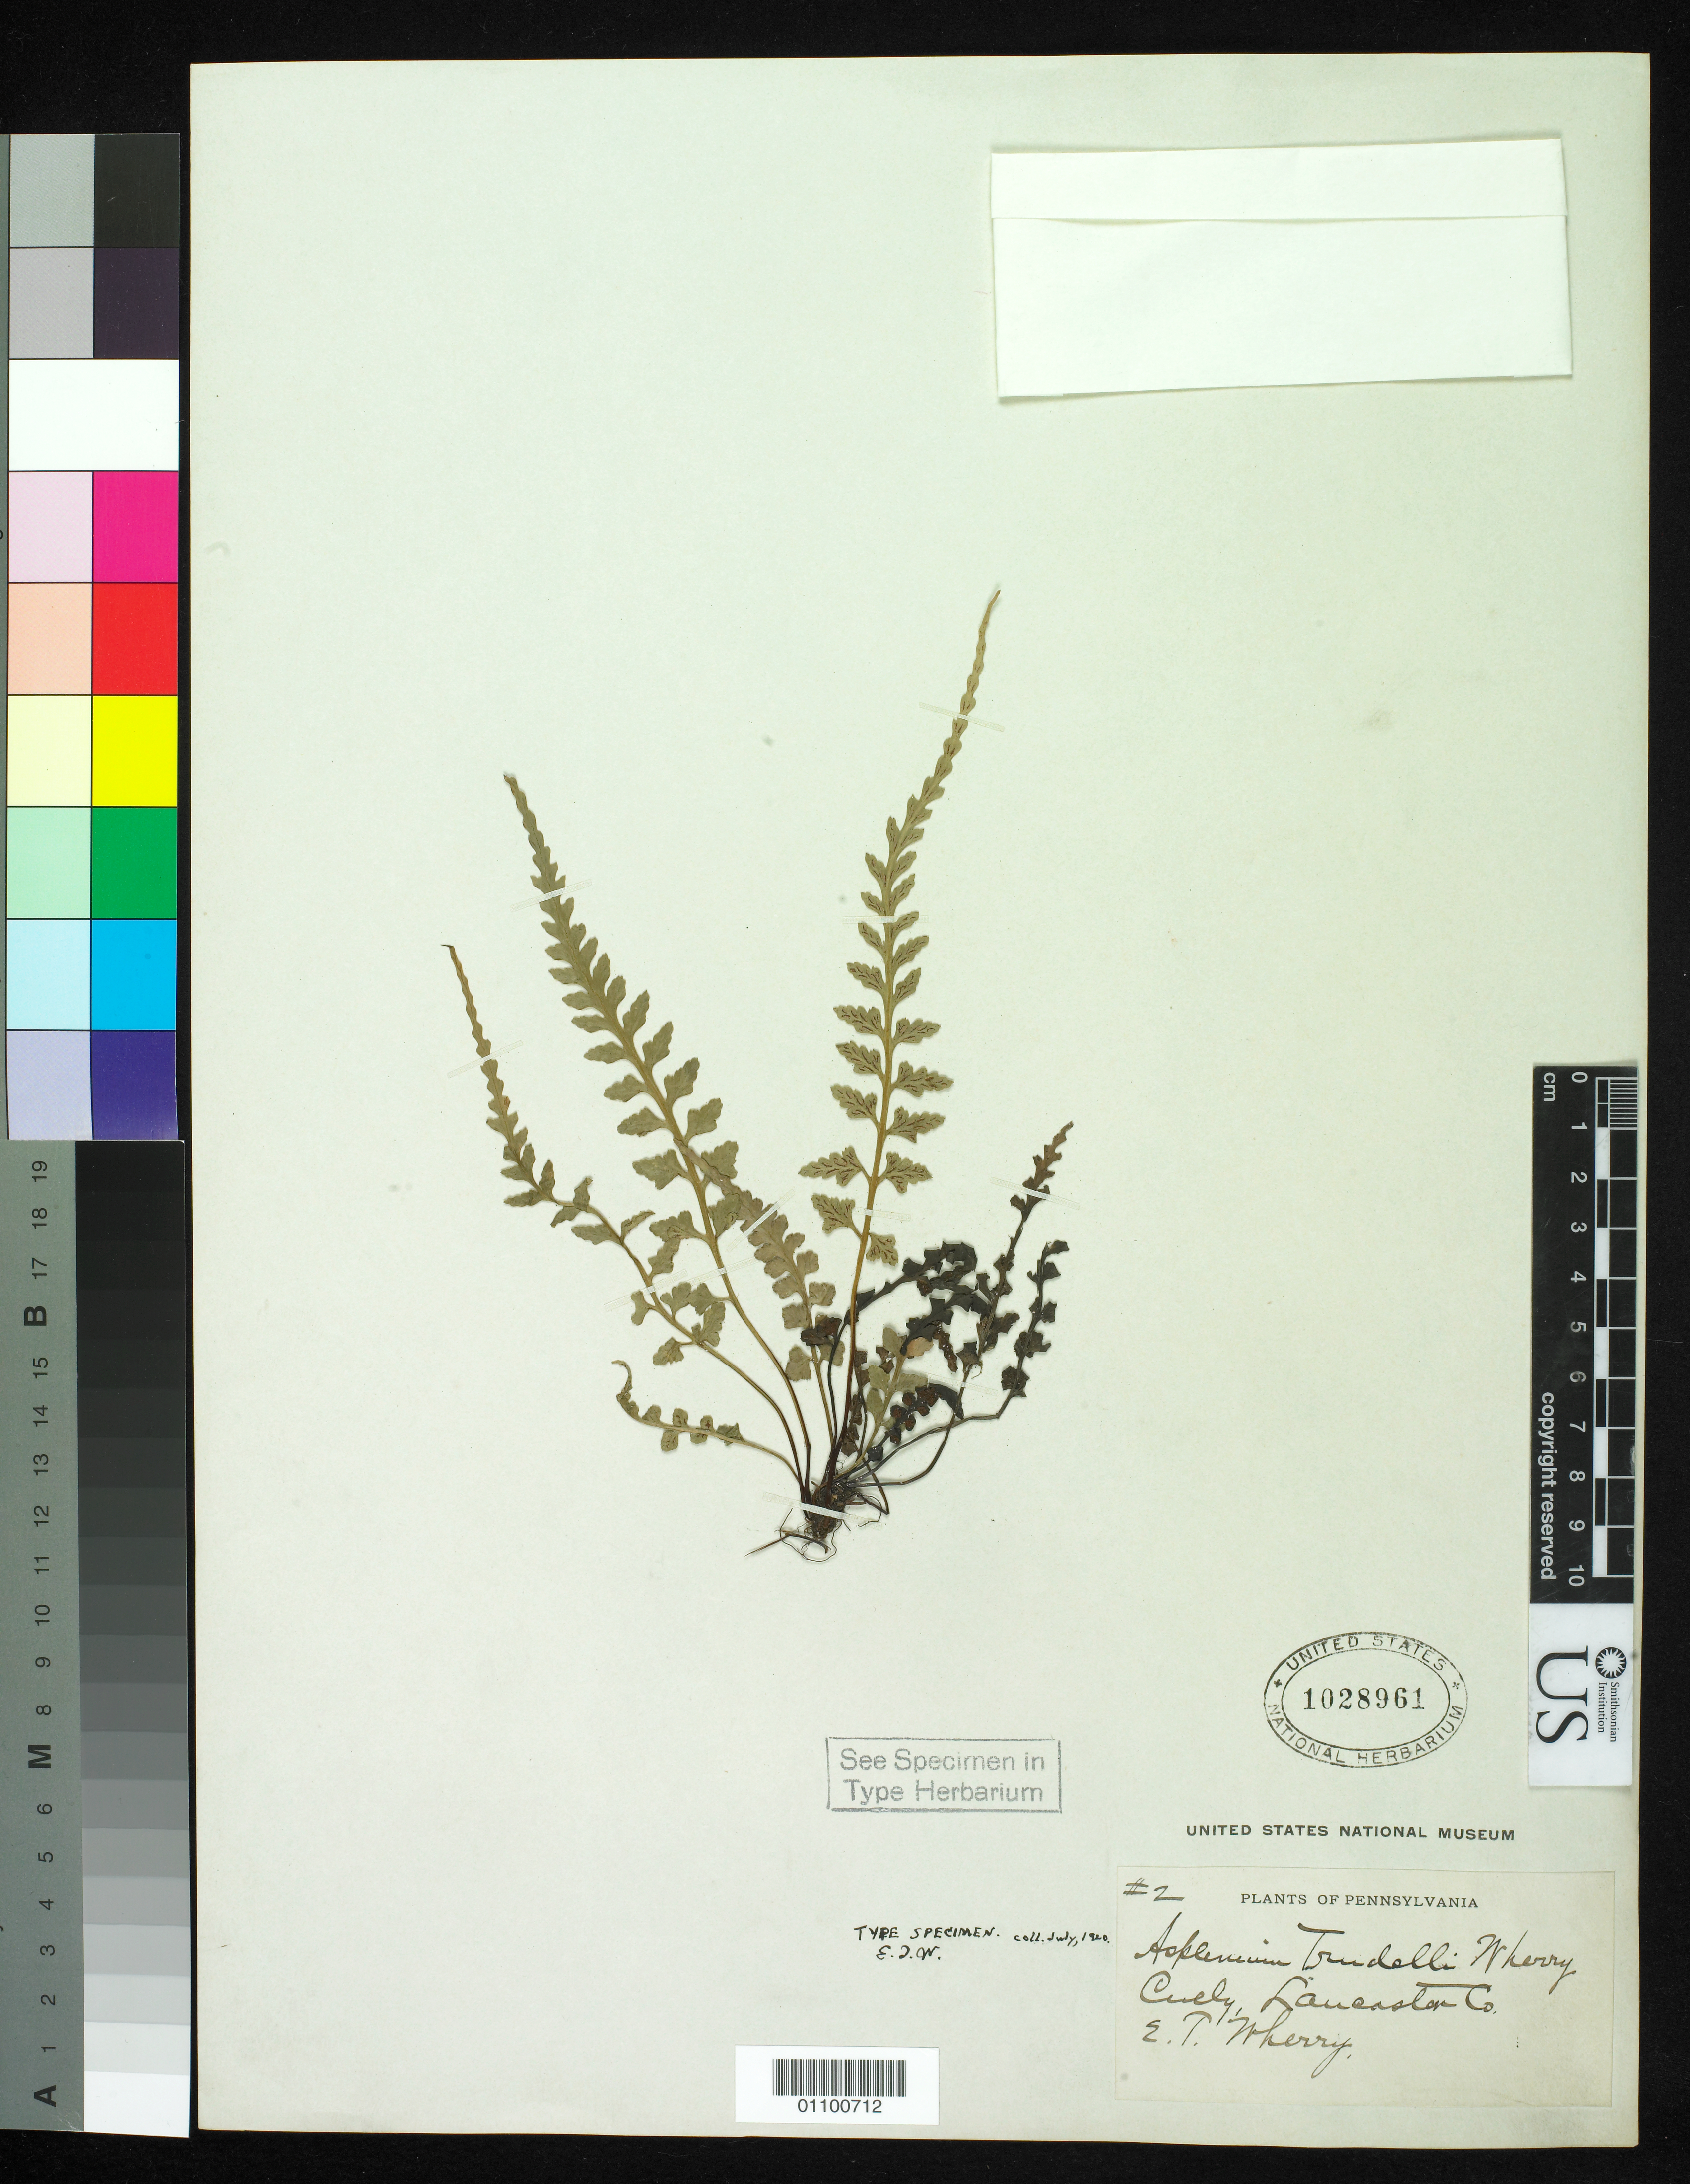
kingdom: Plantae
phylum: Tracheophyta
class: Polypodiopsida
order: Polypodiales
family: Aspleniaceae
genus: Asplenium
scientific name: Asplenium x trudellii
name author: Wherry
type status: Type Collection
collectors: E. T. Wherry & H. Trudell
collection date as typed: Jul 1920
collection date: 1920-07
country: United States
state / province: Pennsylvania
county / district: Lancaster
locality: Cully.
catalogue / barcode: US 1028961